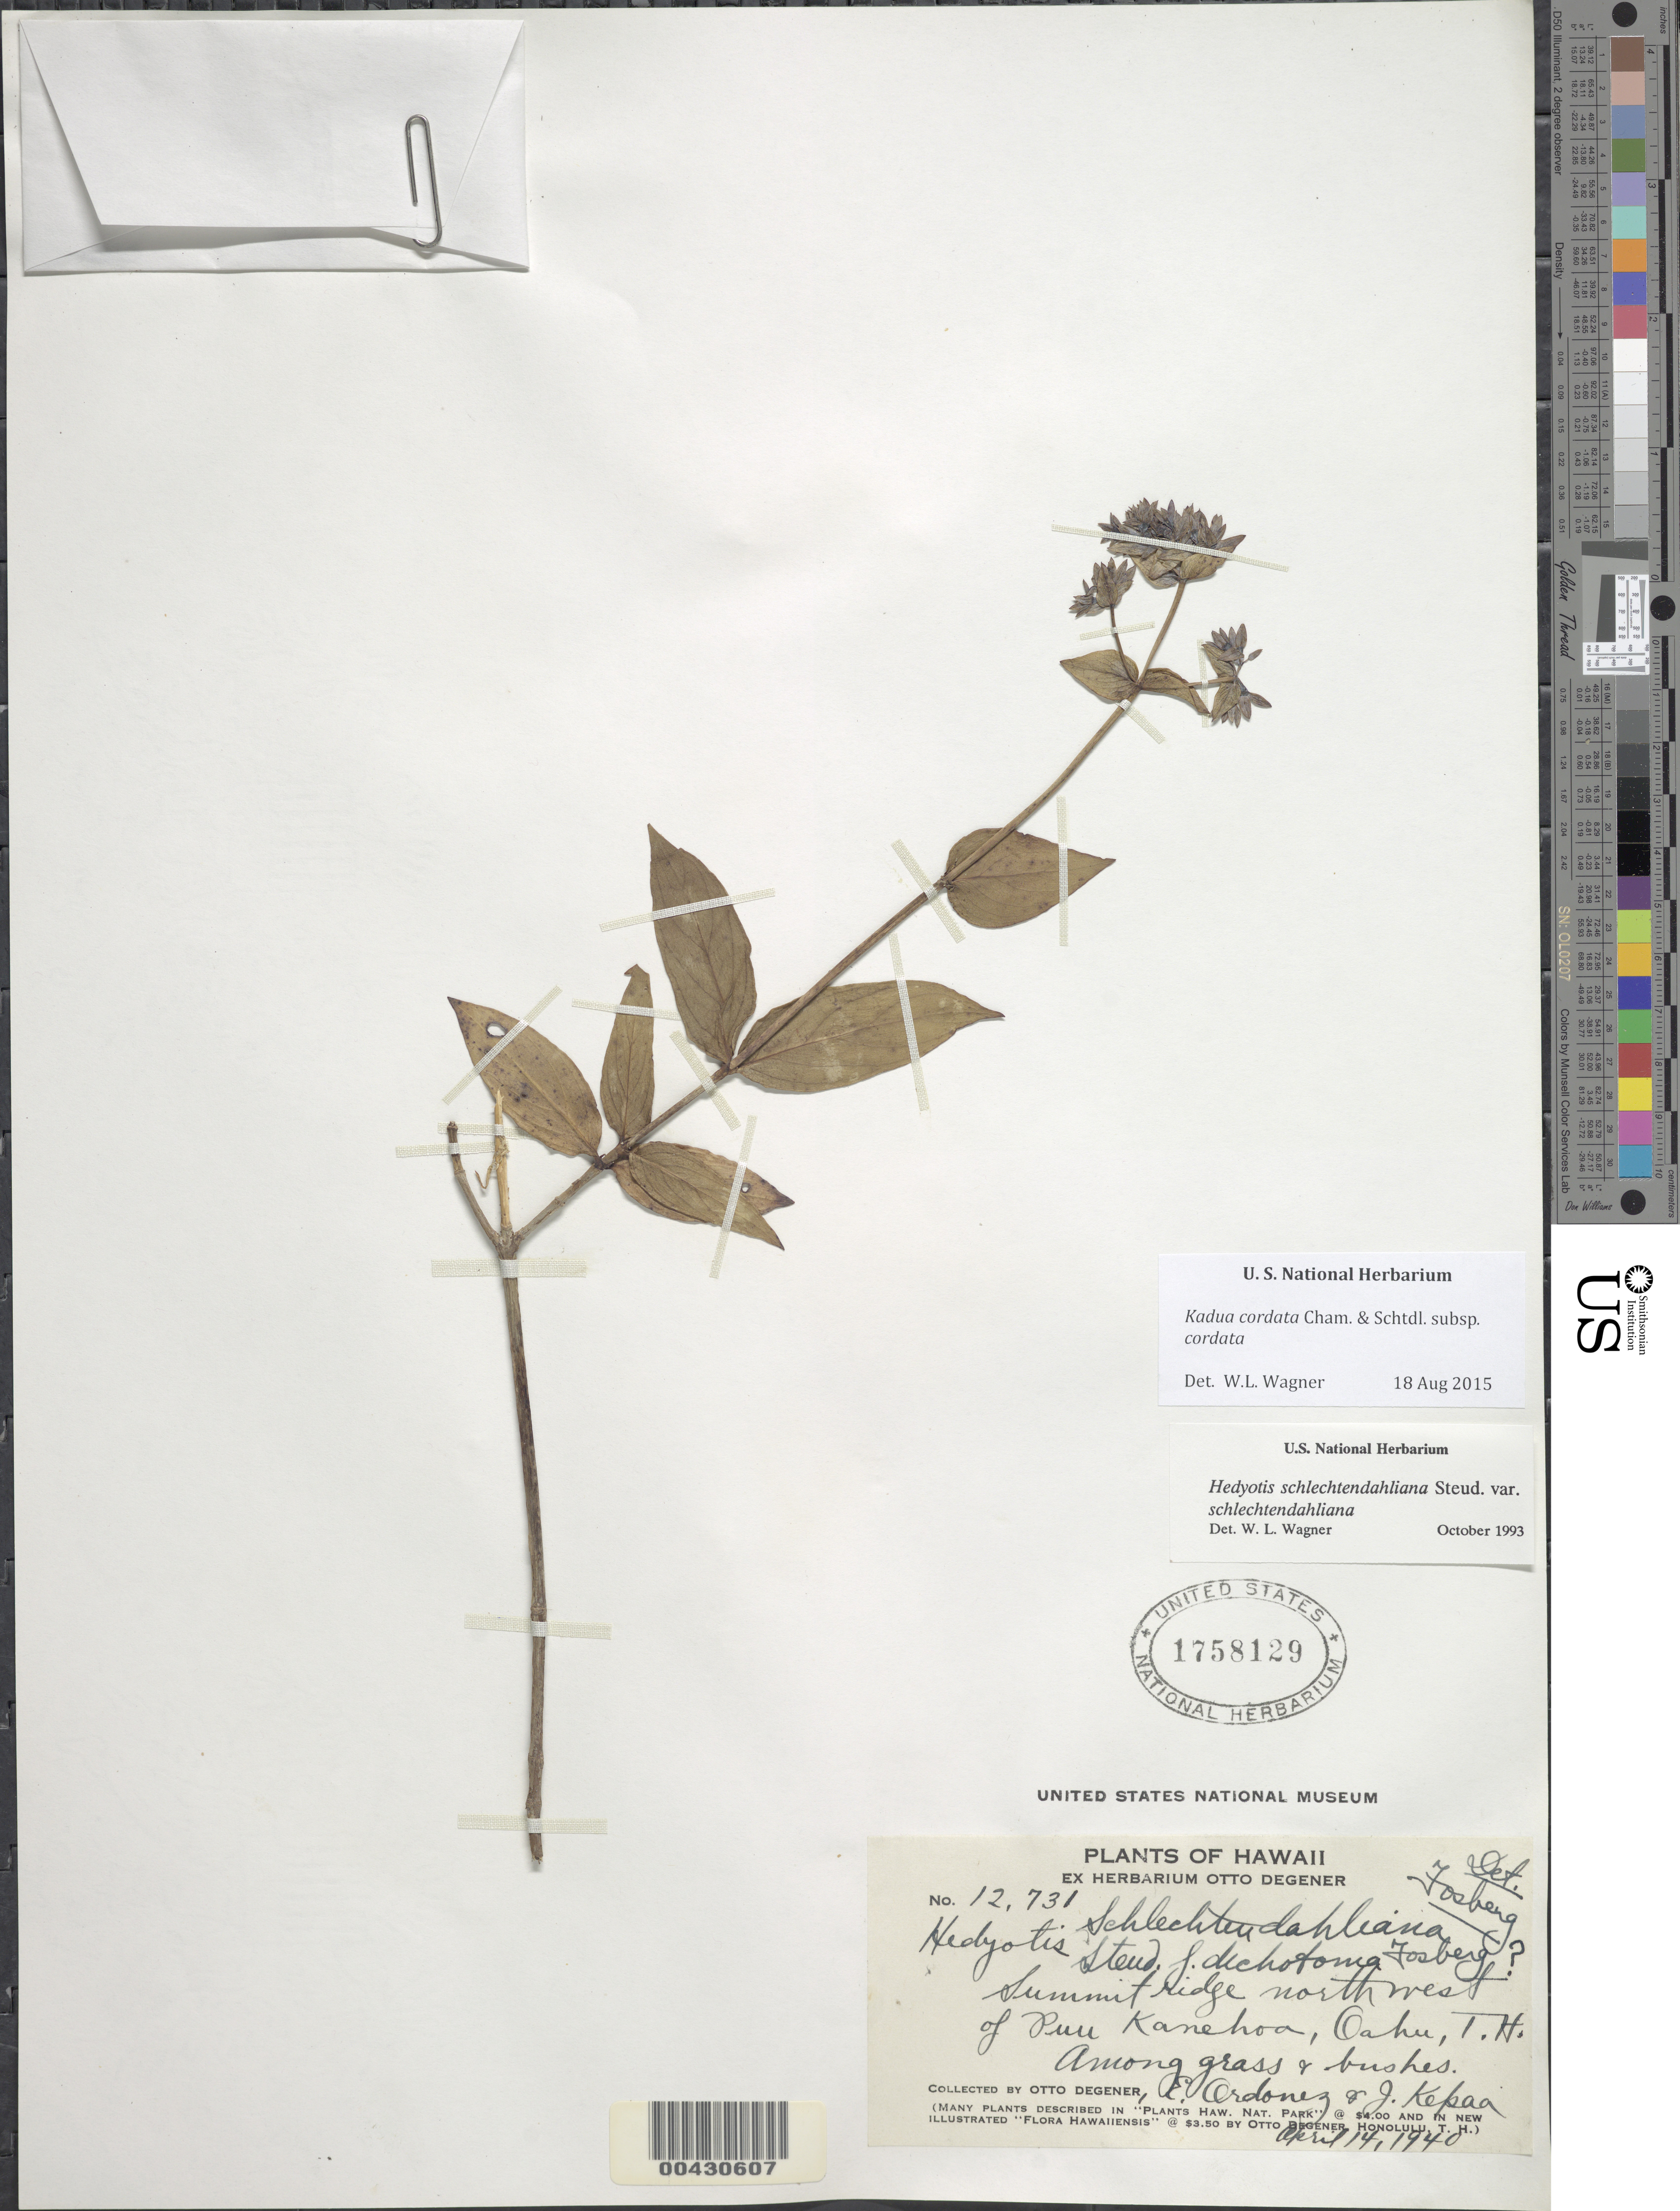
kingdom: Plantae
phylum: Tracheophyta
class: Magnoliopsida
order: Gentianales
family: Rubiaceae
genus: Kadua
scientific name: Kadua cordata subsp. cordata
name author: Cham. & Schltdl.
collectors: O. Degener, E. Ordonez & J. Kepaa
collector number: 12731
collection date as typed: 14 Apr 1940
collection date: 1940-04-14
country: United States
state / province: Hawaii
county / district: Honolulu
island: Oahu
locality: Summit ridge northwest of Puu Kanehoa.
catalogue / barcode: US 1758129